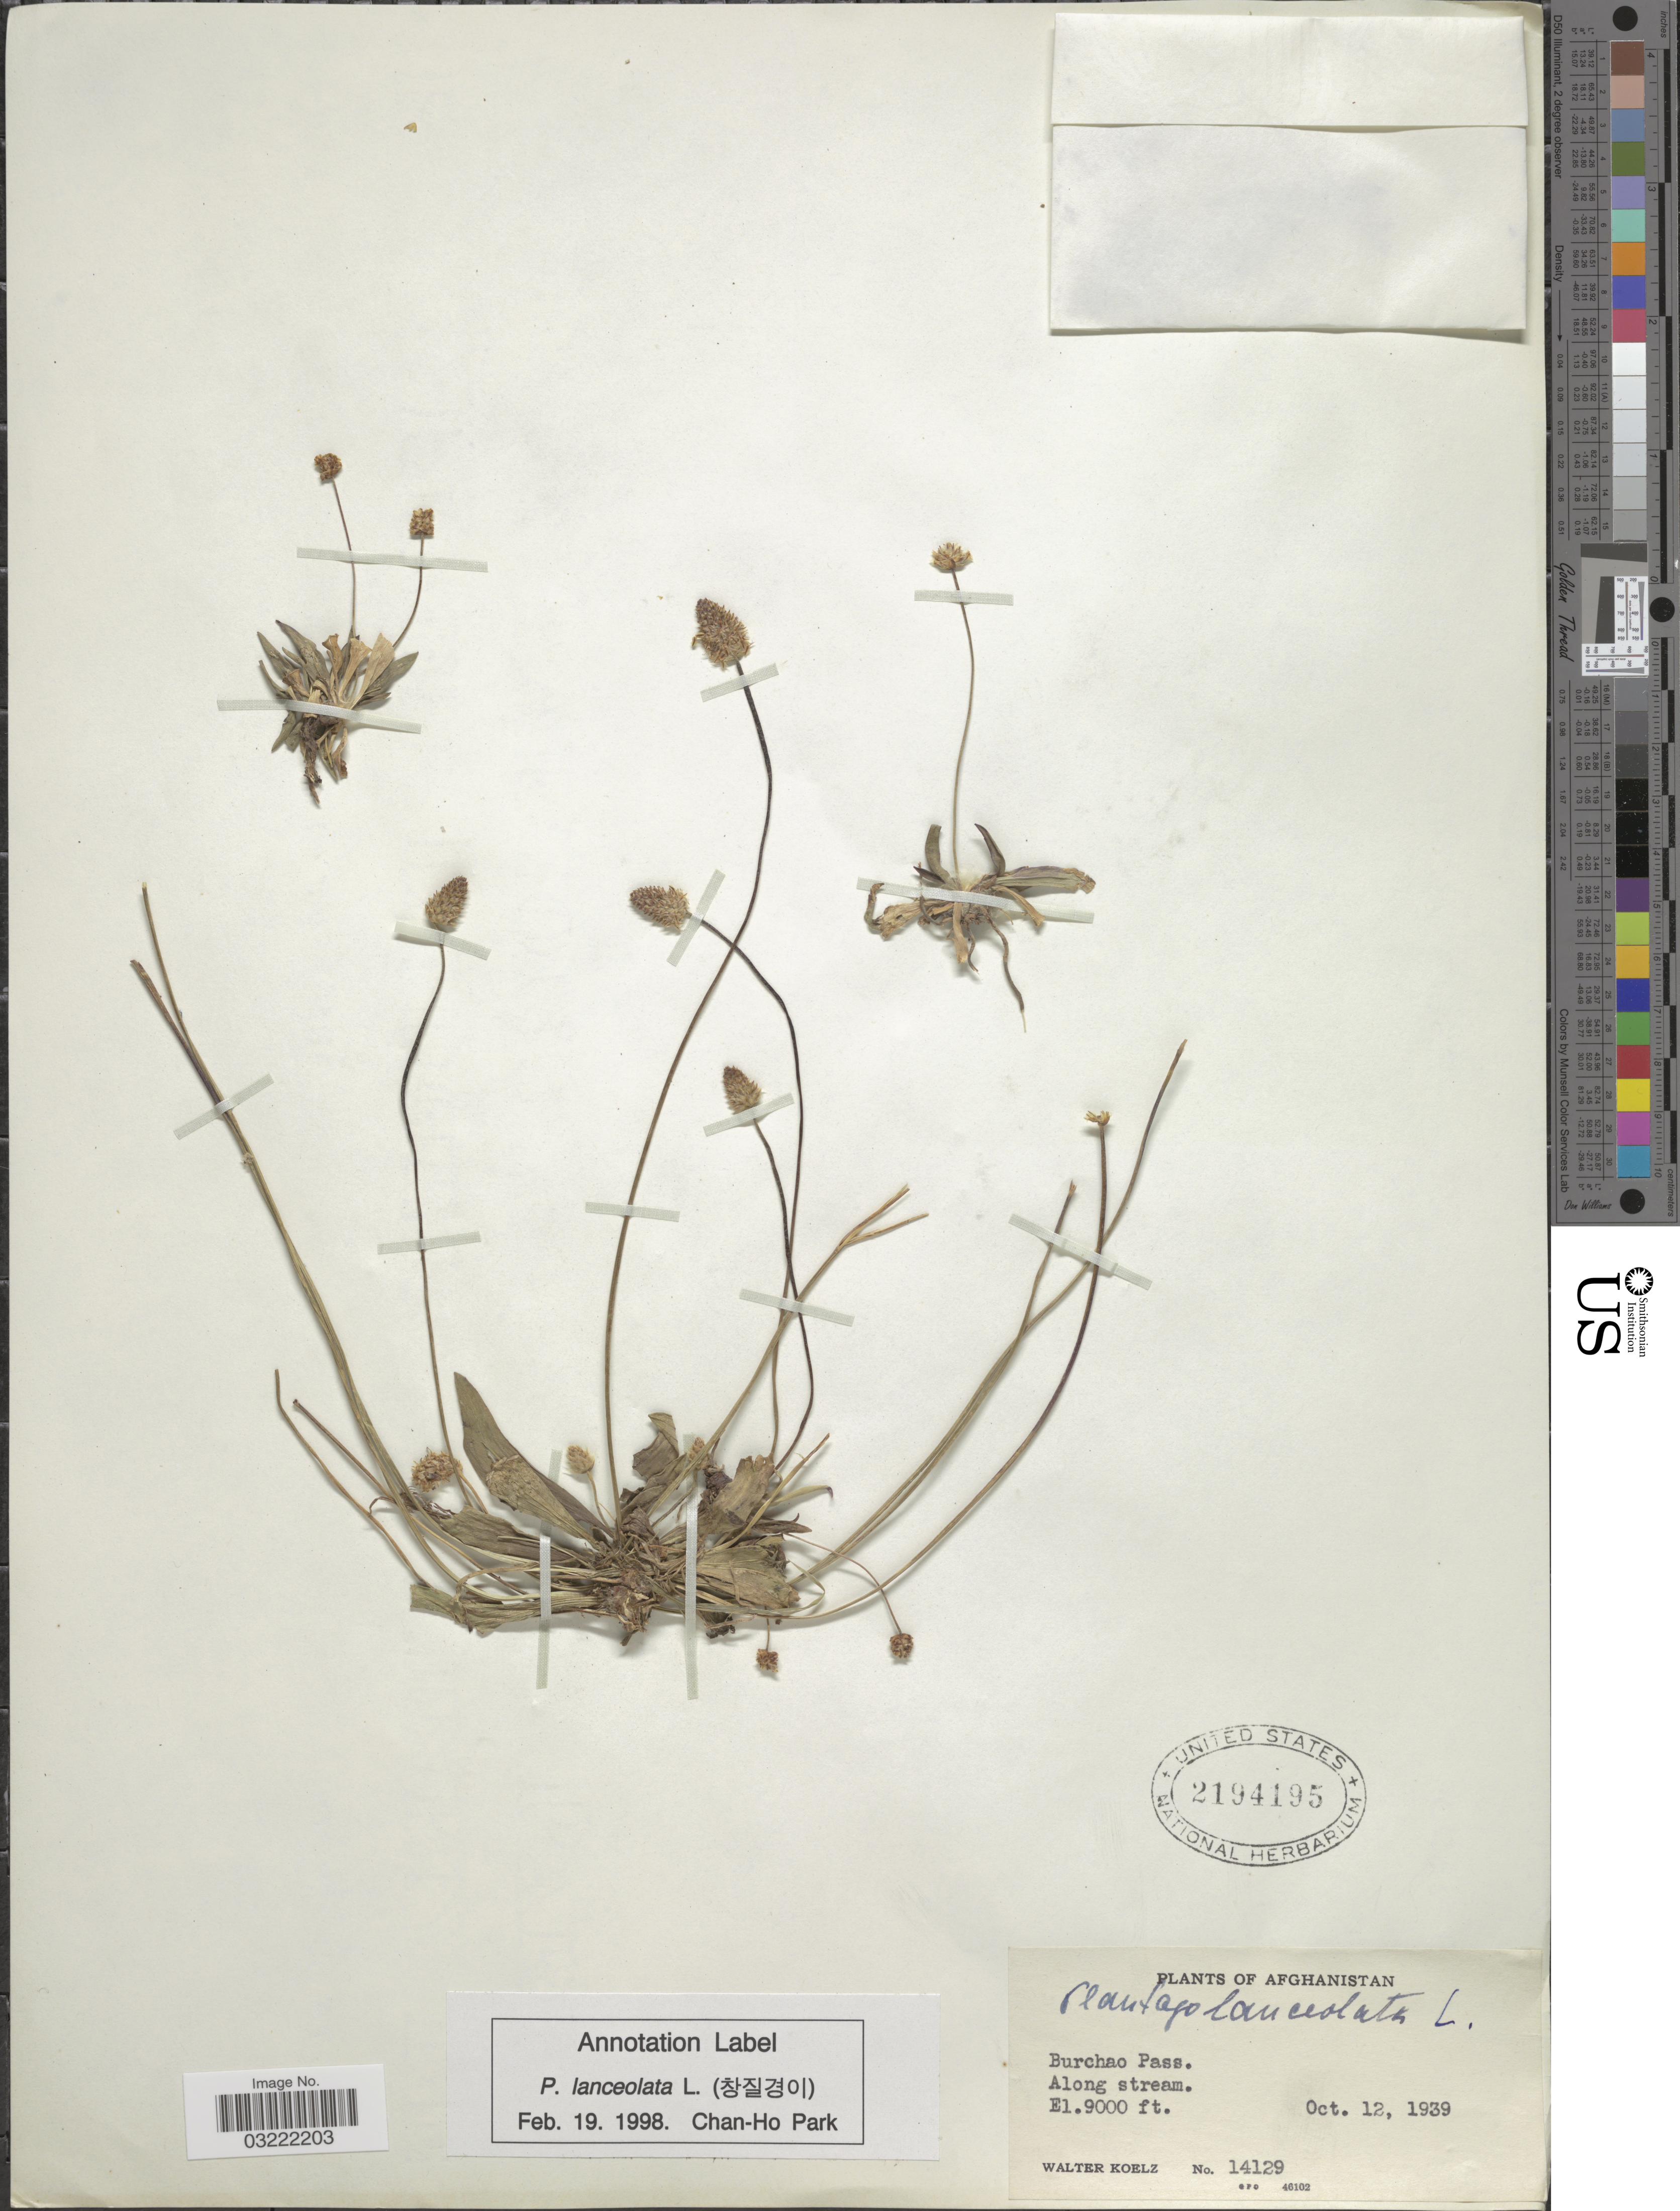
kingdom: Plantae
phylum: Tracheophyta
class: Magnoliopsida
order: Lamiales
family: Plantaginaceae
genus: Plantago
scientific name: Plantago lanceolata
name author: L.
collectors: W. N. Koelz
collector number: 14129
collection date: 1939-10-12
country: Afghanistan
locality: Burchao Pass.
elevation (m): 2743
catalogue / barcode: US 2194195